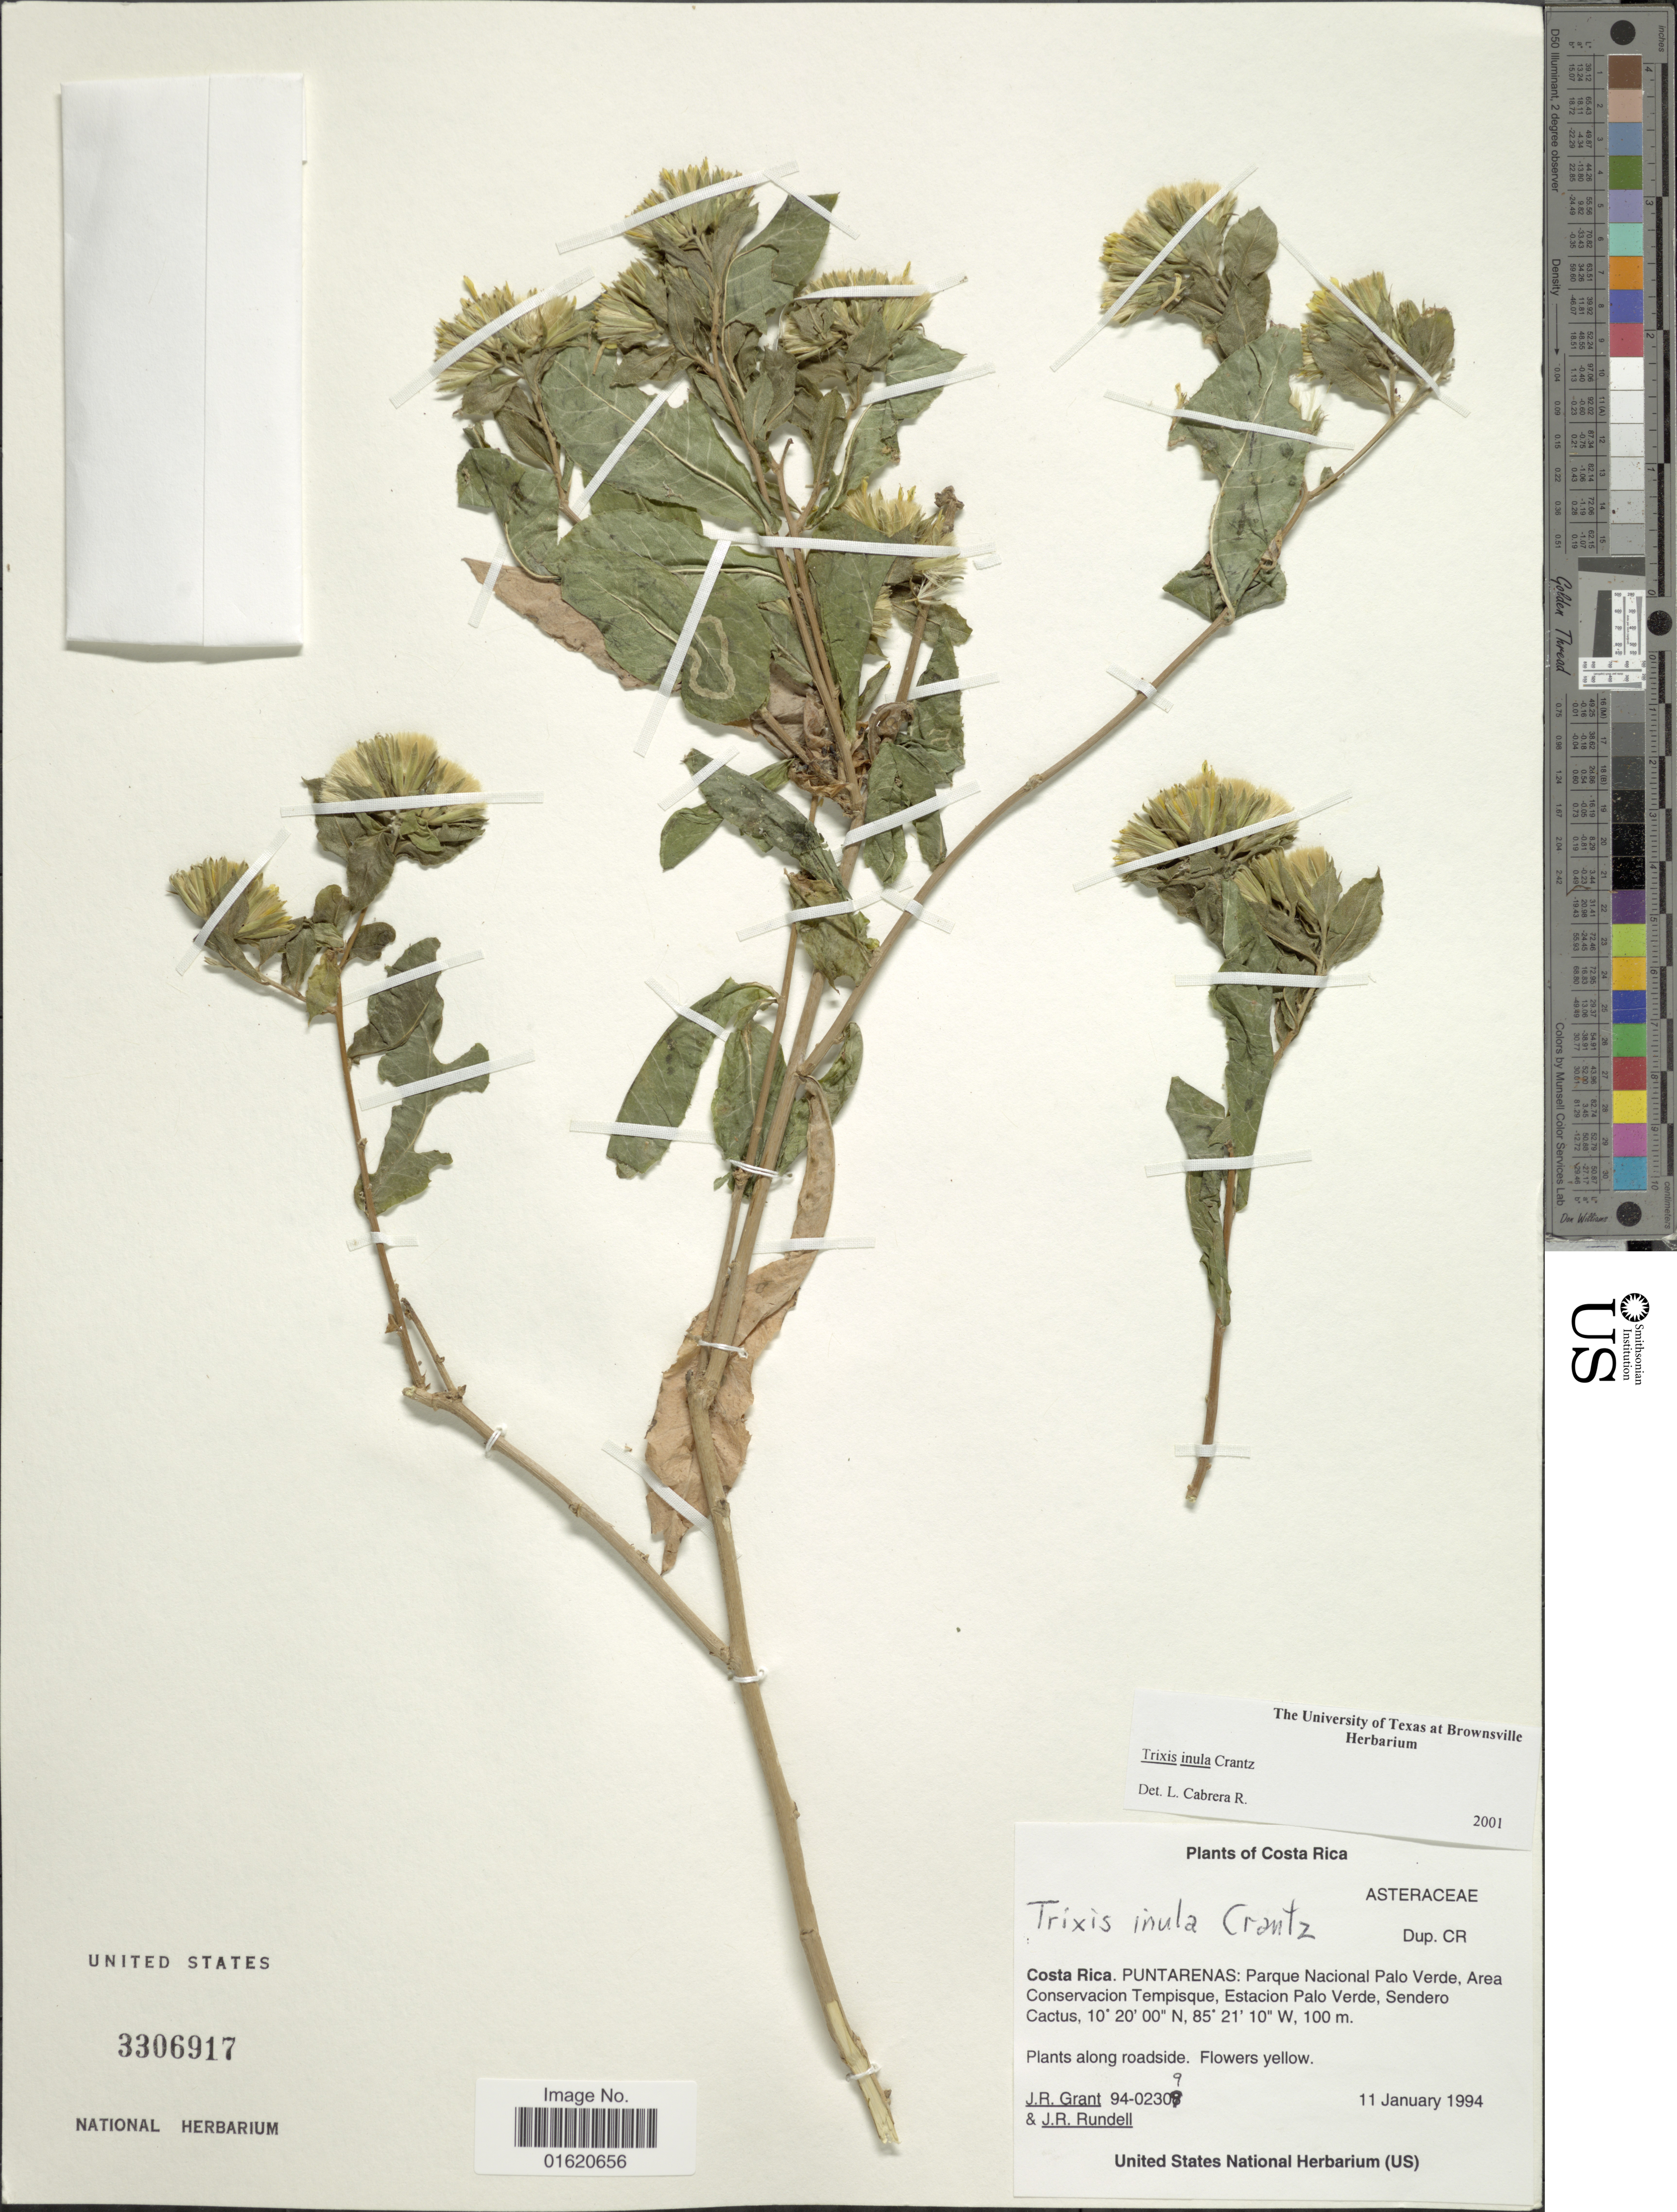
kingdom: Plantae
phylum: Tracheophyta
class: Magnoliopsida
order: Asterales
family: Asteraceae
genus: Trixis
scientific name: Trixis inula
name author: Crantz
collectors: J. Grant & J. R. Rundell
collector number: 94-02309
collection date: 1994-01-11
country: Costa Rica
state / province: Puntarenas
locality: Parque Nacional Palo Verdem Are Conservacion Tempisque, Estacion PaloVerde, Sendero cactus, plants along roadside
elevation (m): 100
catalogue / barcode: US 3306917